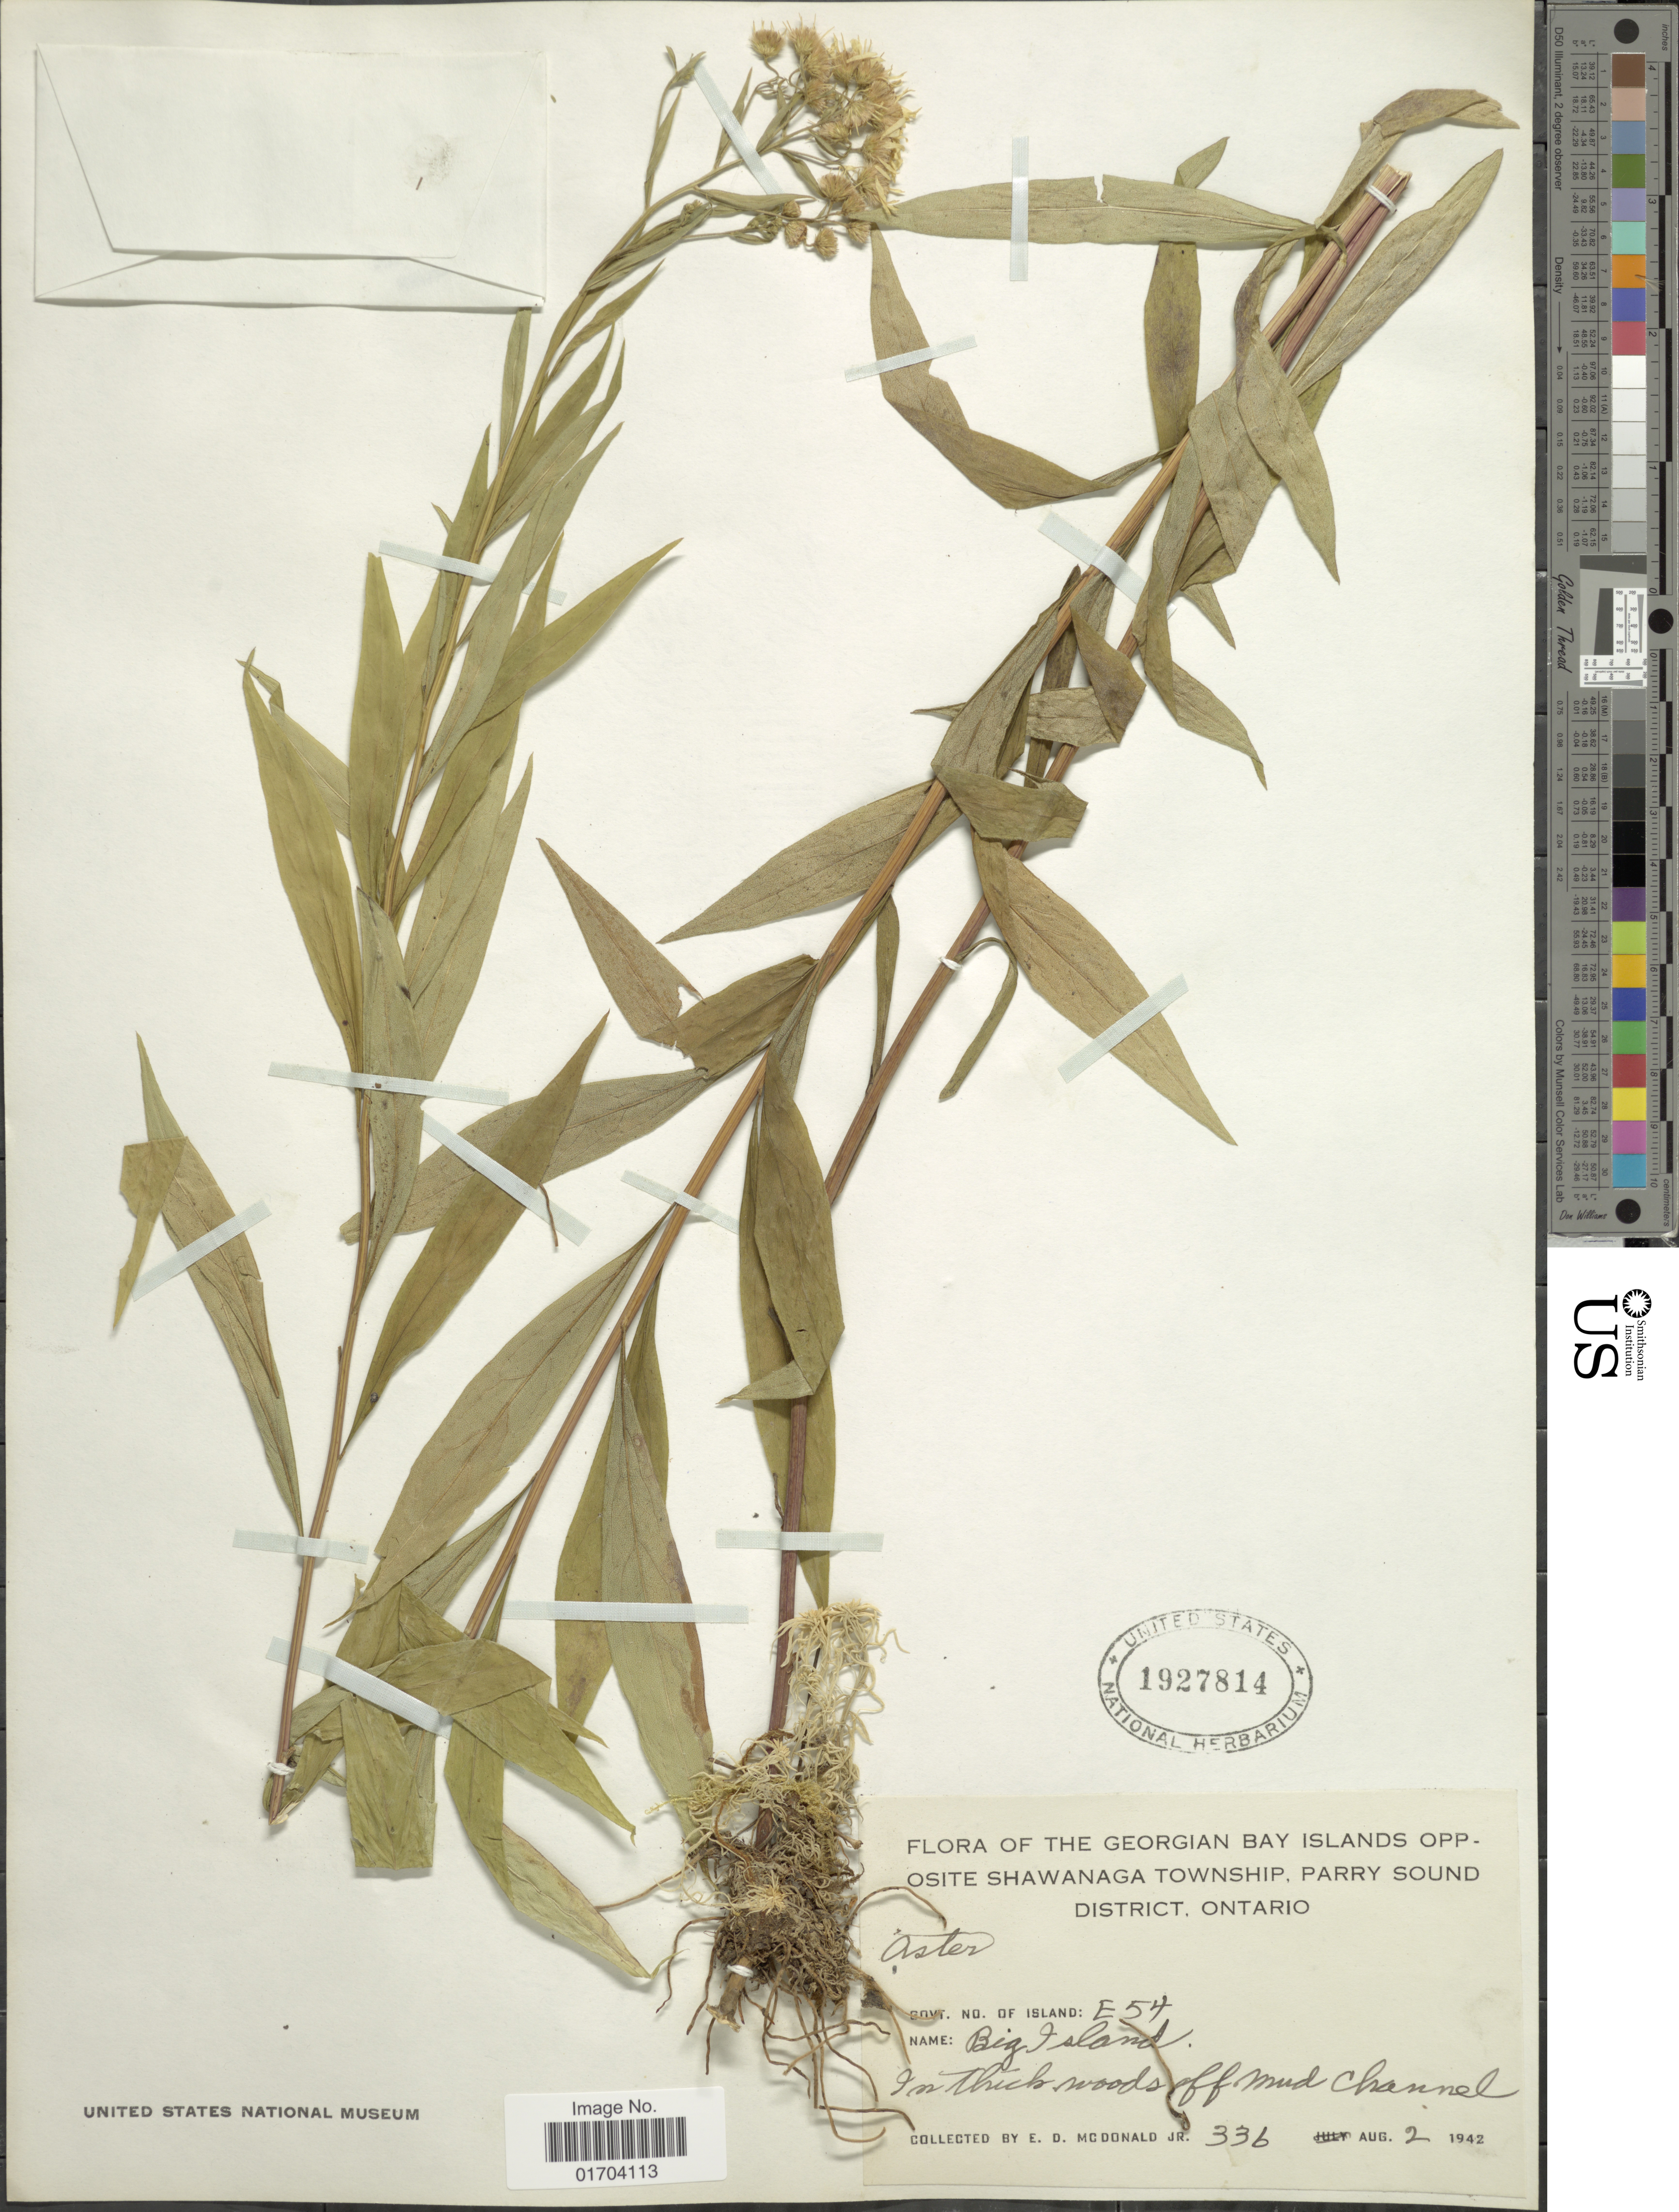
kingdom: Plantae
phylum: Tracheophyta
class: Magnoliopsida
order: Asterales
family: Asteraceae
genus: Symphyotrichum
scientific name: Symphyotrichum sp.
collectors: E. D. McDonald Jr.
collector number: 336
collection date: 1942-08-02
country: Canada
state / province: Ontario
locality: The Georgian Bay Islands Opposite Shawanaga Township, Parry Sound District, near E54. Big Island.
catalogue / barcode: US 1927817